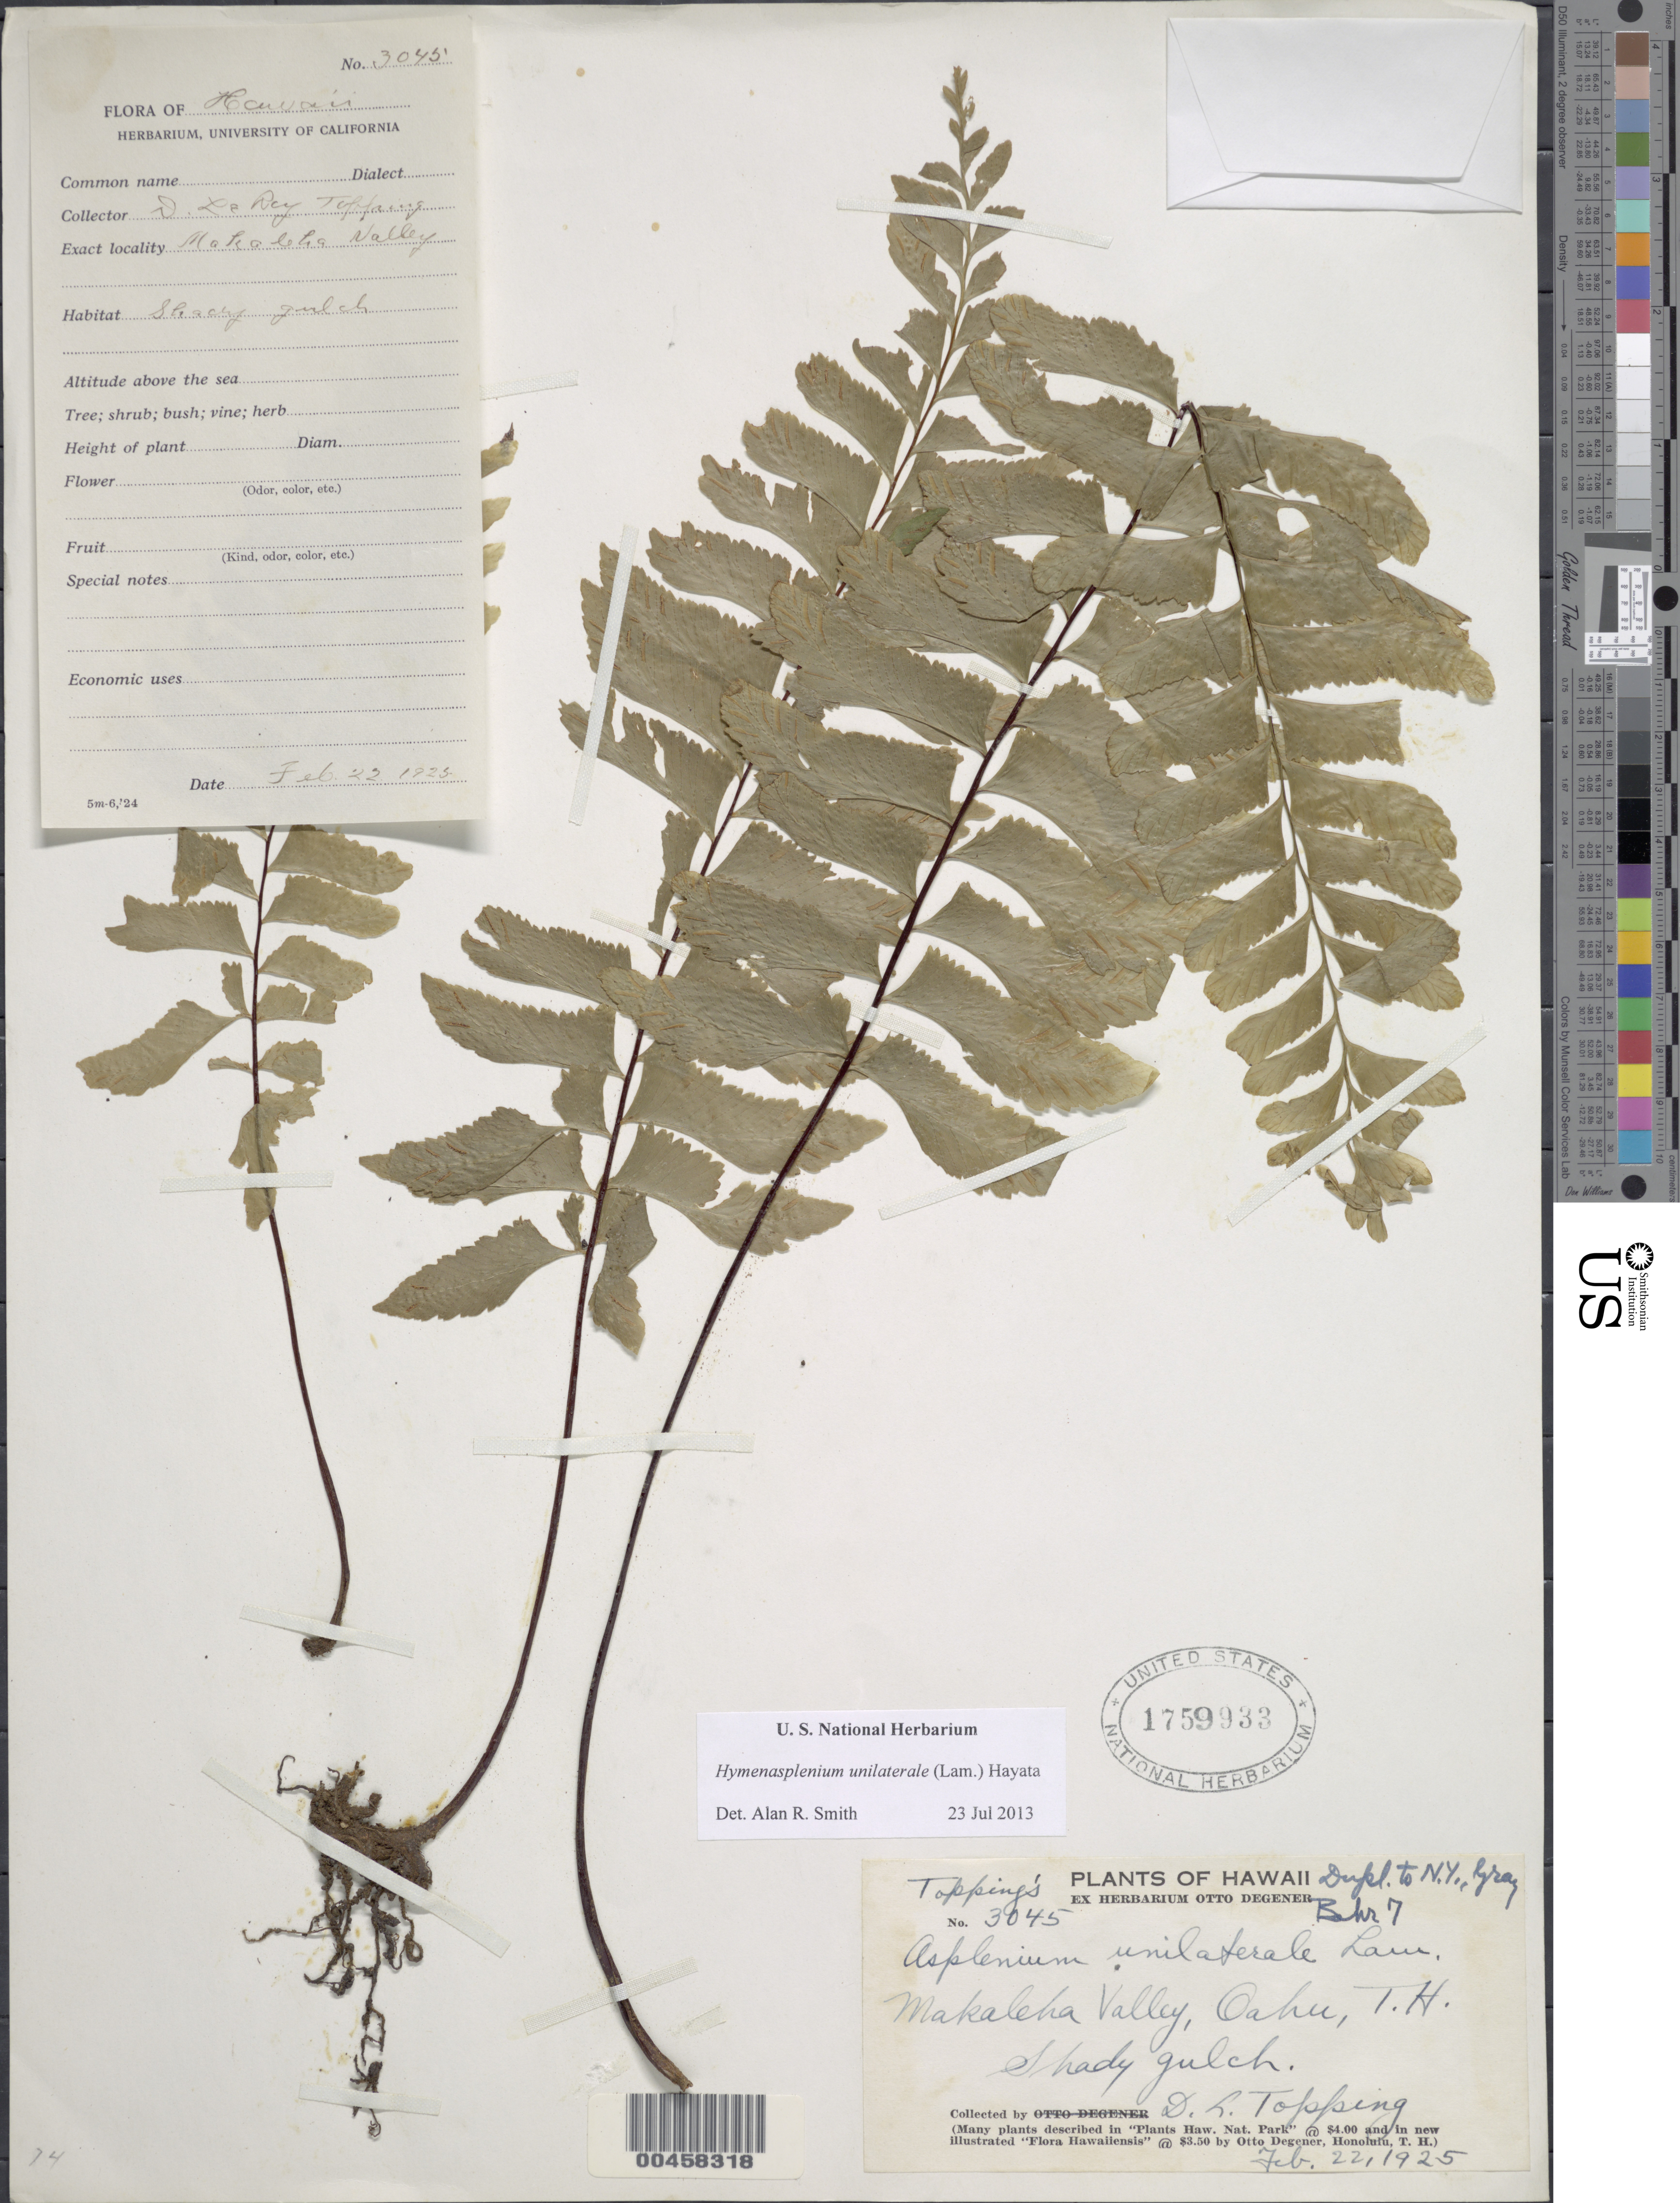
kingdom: Plantae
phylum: Tracheophyta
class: Polypodiopsida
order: Polypodiales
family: Aspleniaceae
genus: Hymenasplenium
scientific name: Hymenasplenium unilaterale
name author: (Lam.) Hayata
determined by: Smith, Alan R., (UC)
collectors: D. L. Topping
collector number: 3045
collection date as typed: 22 Feb 1925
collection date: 1925-02-22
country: United States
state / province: Hawaii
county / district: Honolulu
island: Oahu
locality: Makaleha Valley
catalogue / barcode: US 1759933